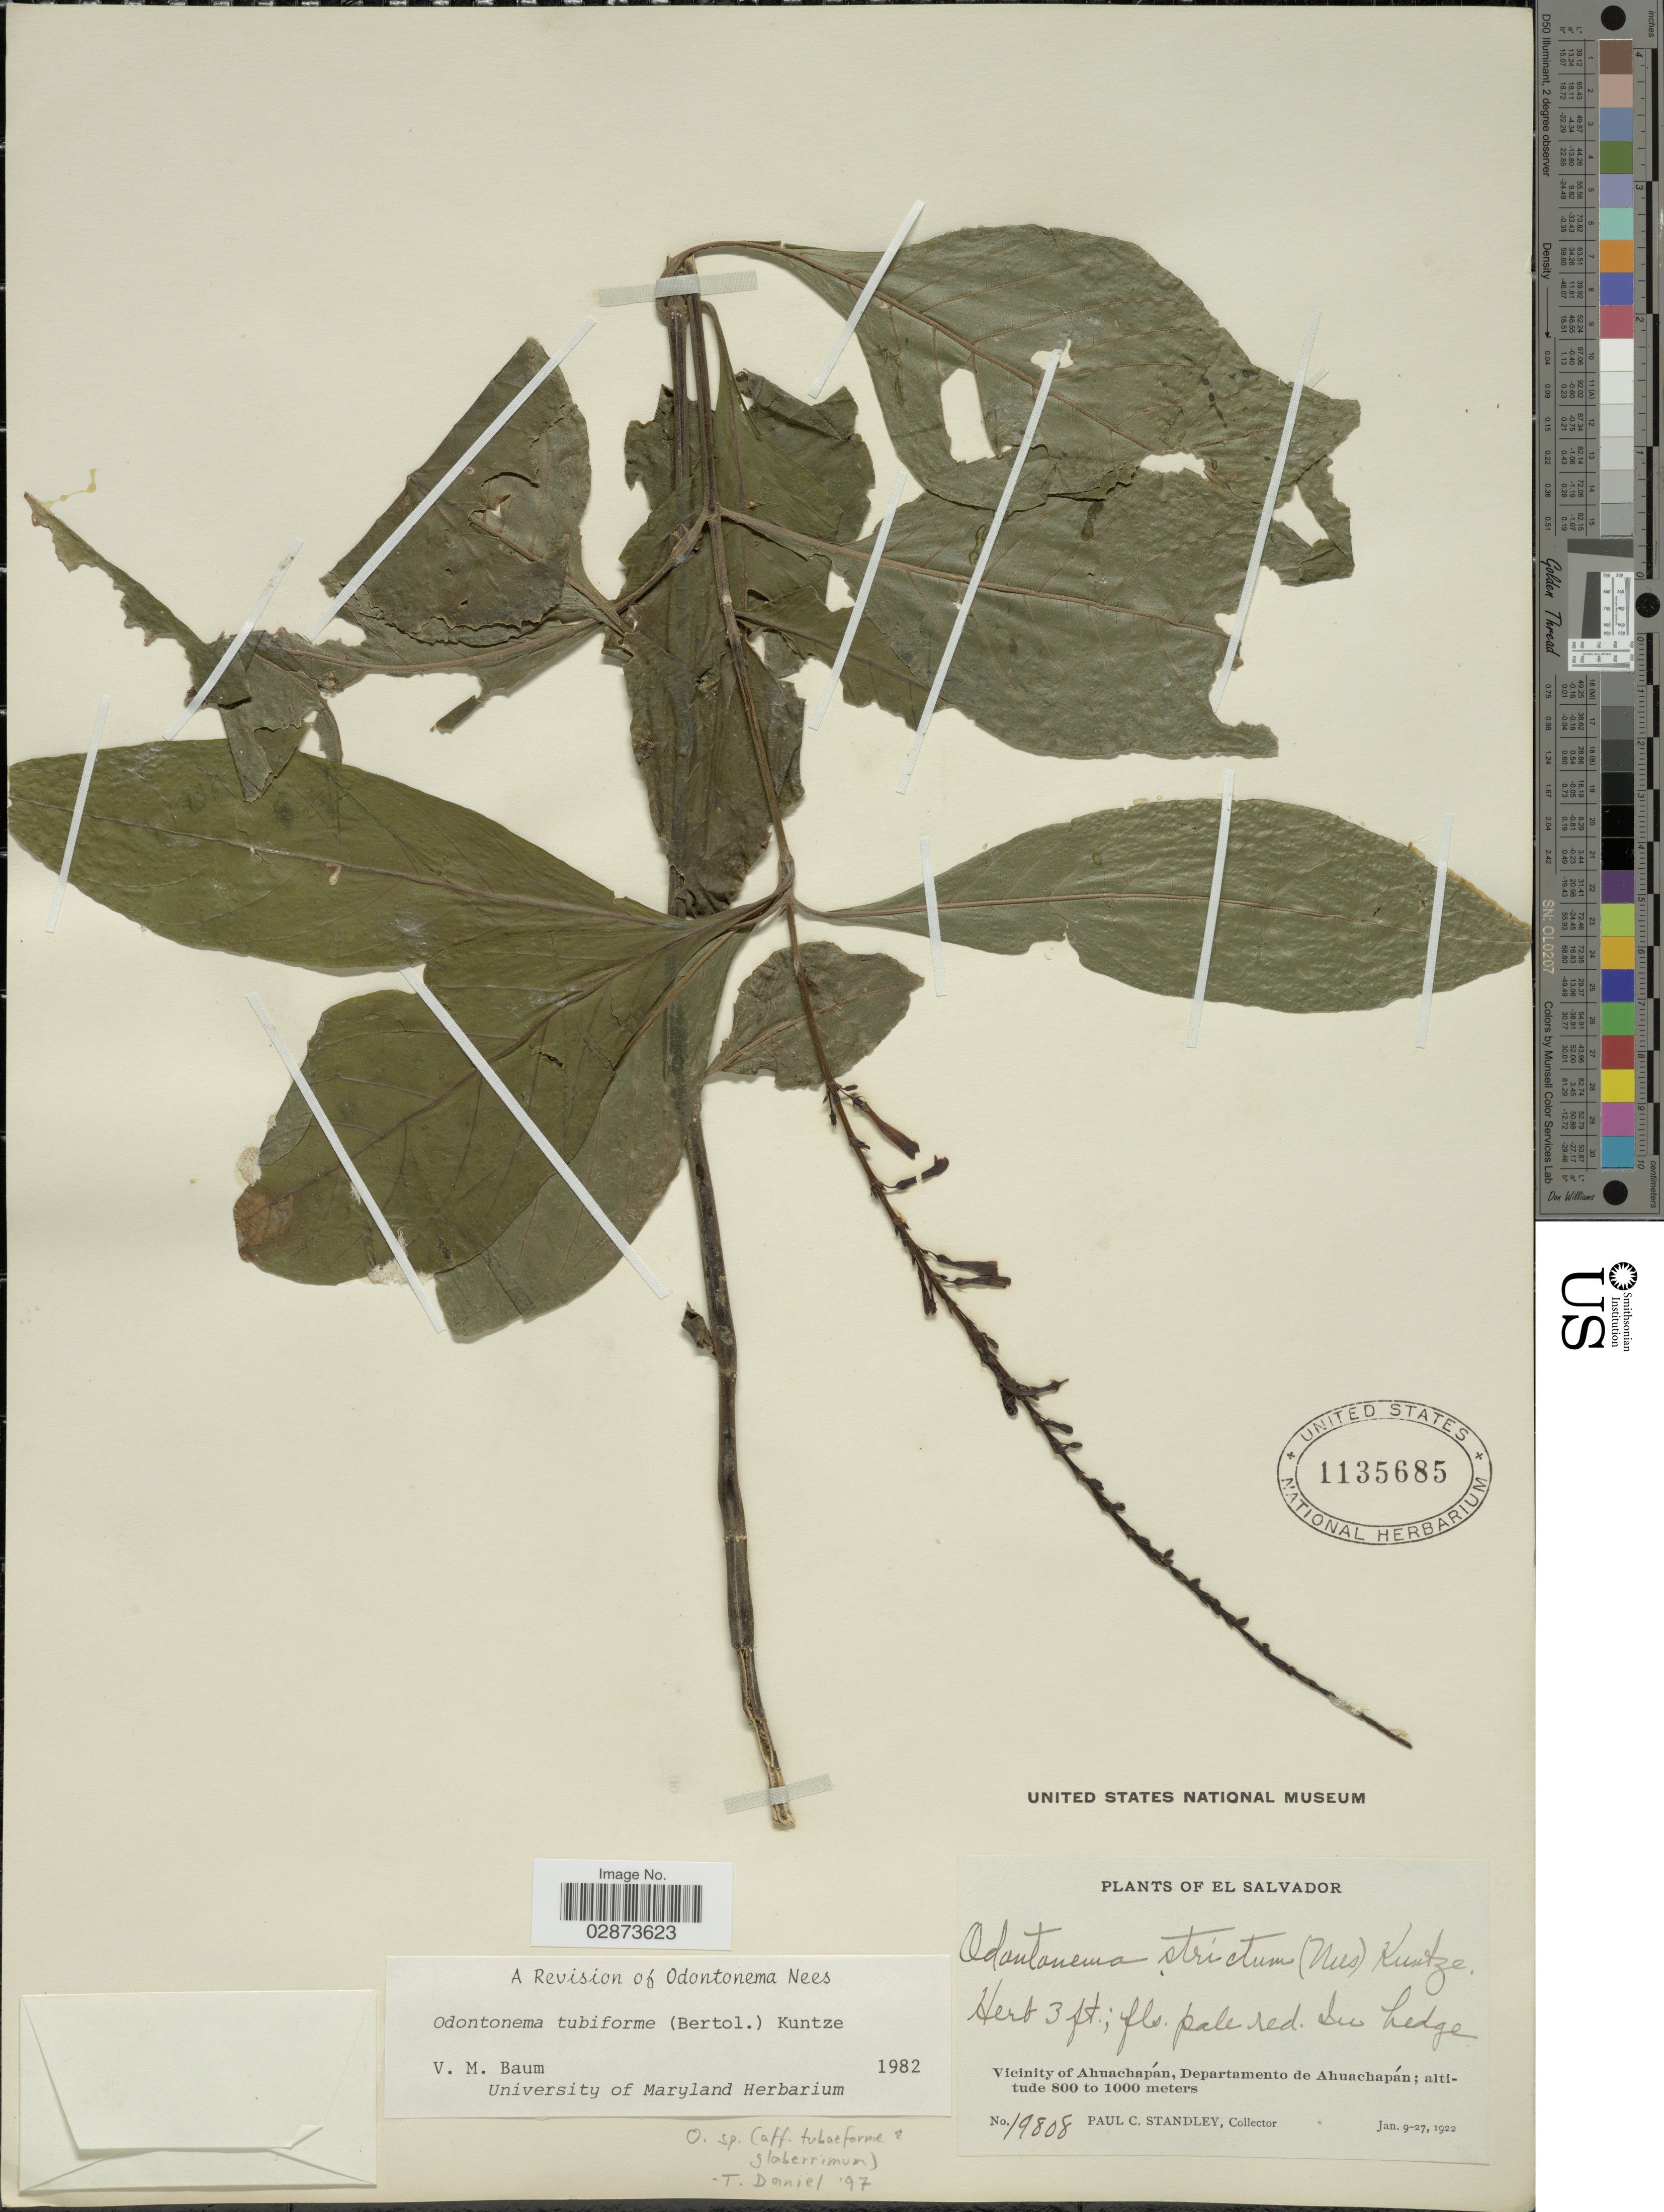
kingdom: Plantae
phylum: Tracheophyta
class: Magnoliopsida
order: Lamiales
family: Acanthaceae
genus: Odontonema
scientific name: Odontonema tubaeforme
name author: (Bertol.) Kuntze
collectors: P. C. Standley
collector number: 19808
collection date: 1922-01-09/1922-01-27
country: El Salvador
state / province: Ahuachapan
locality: Vicinity of Ahuachapán, Departamento de Ahuachapán.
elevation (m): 800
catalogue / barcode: US 1135685